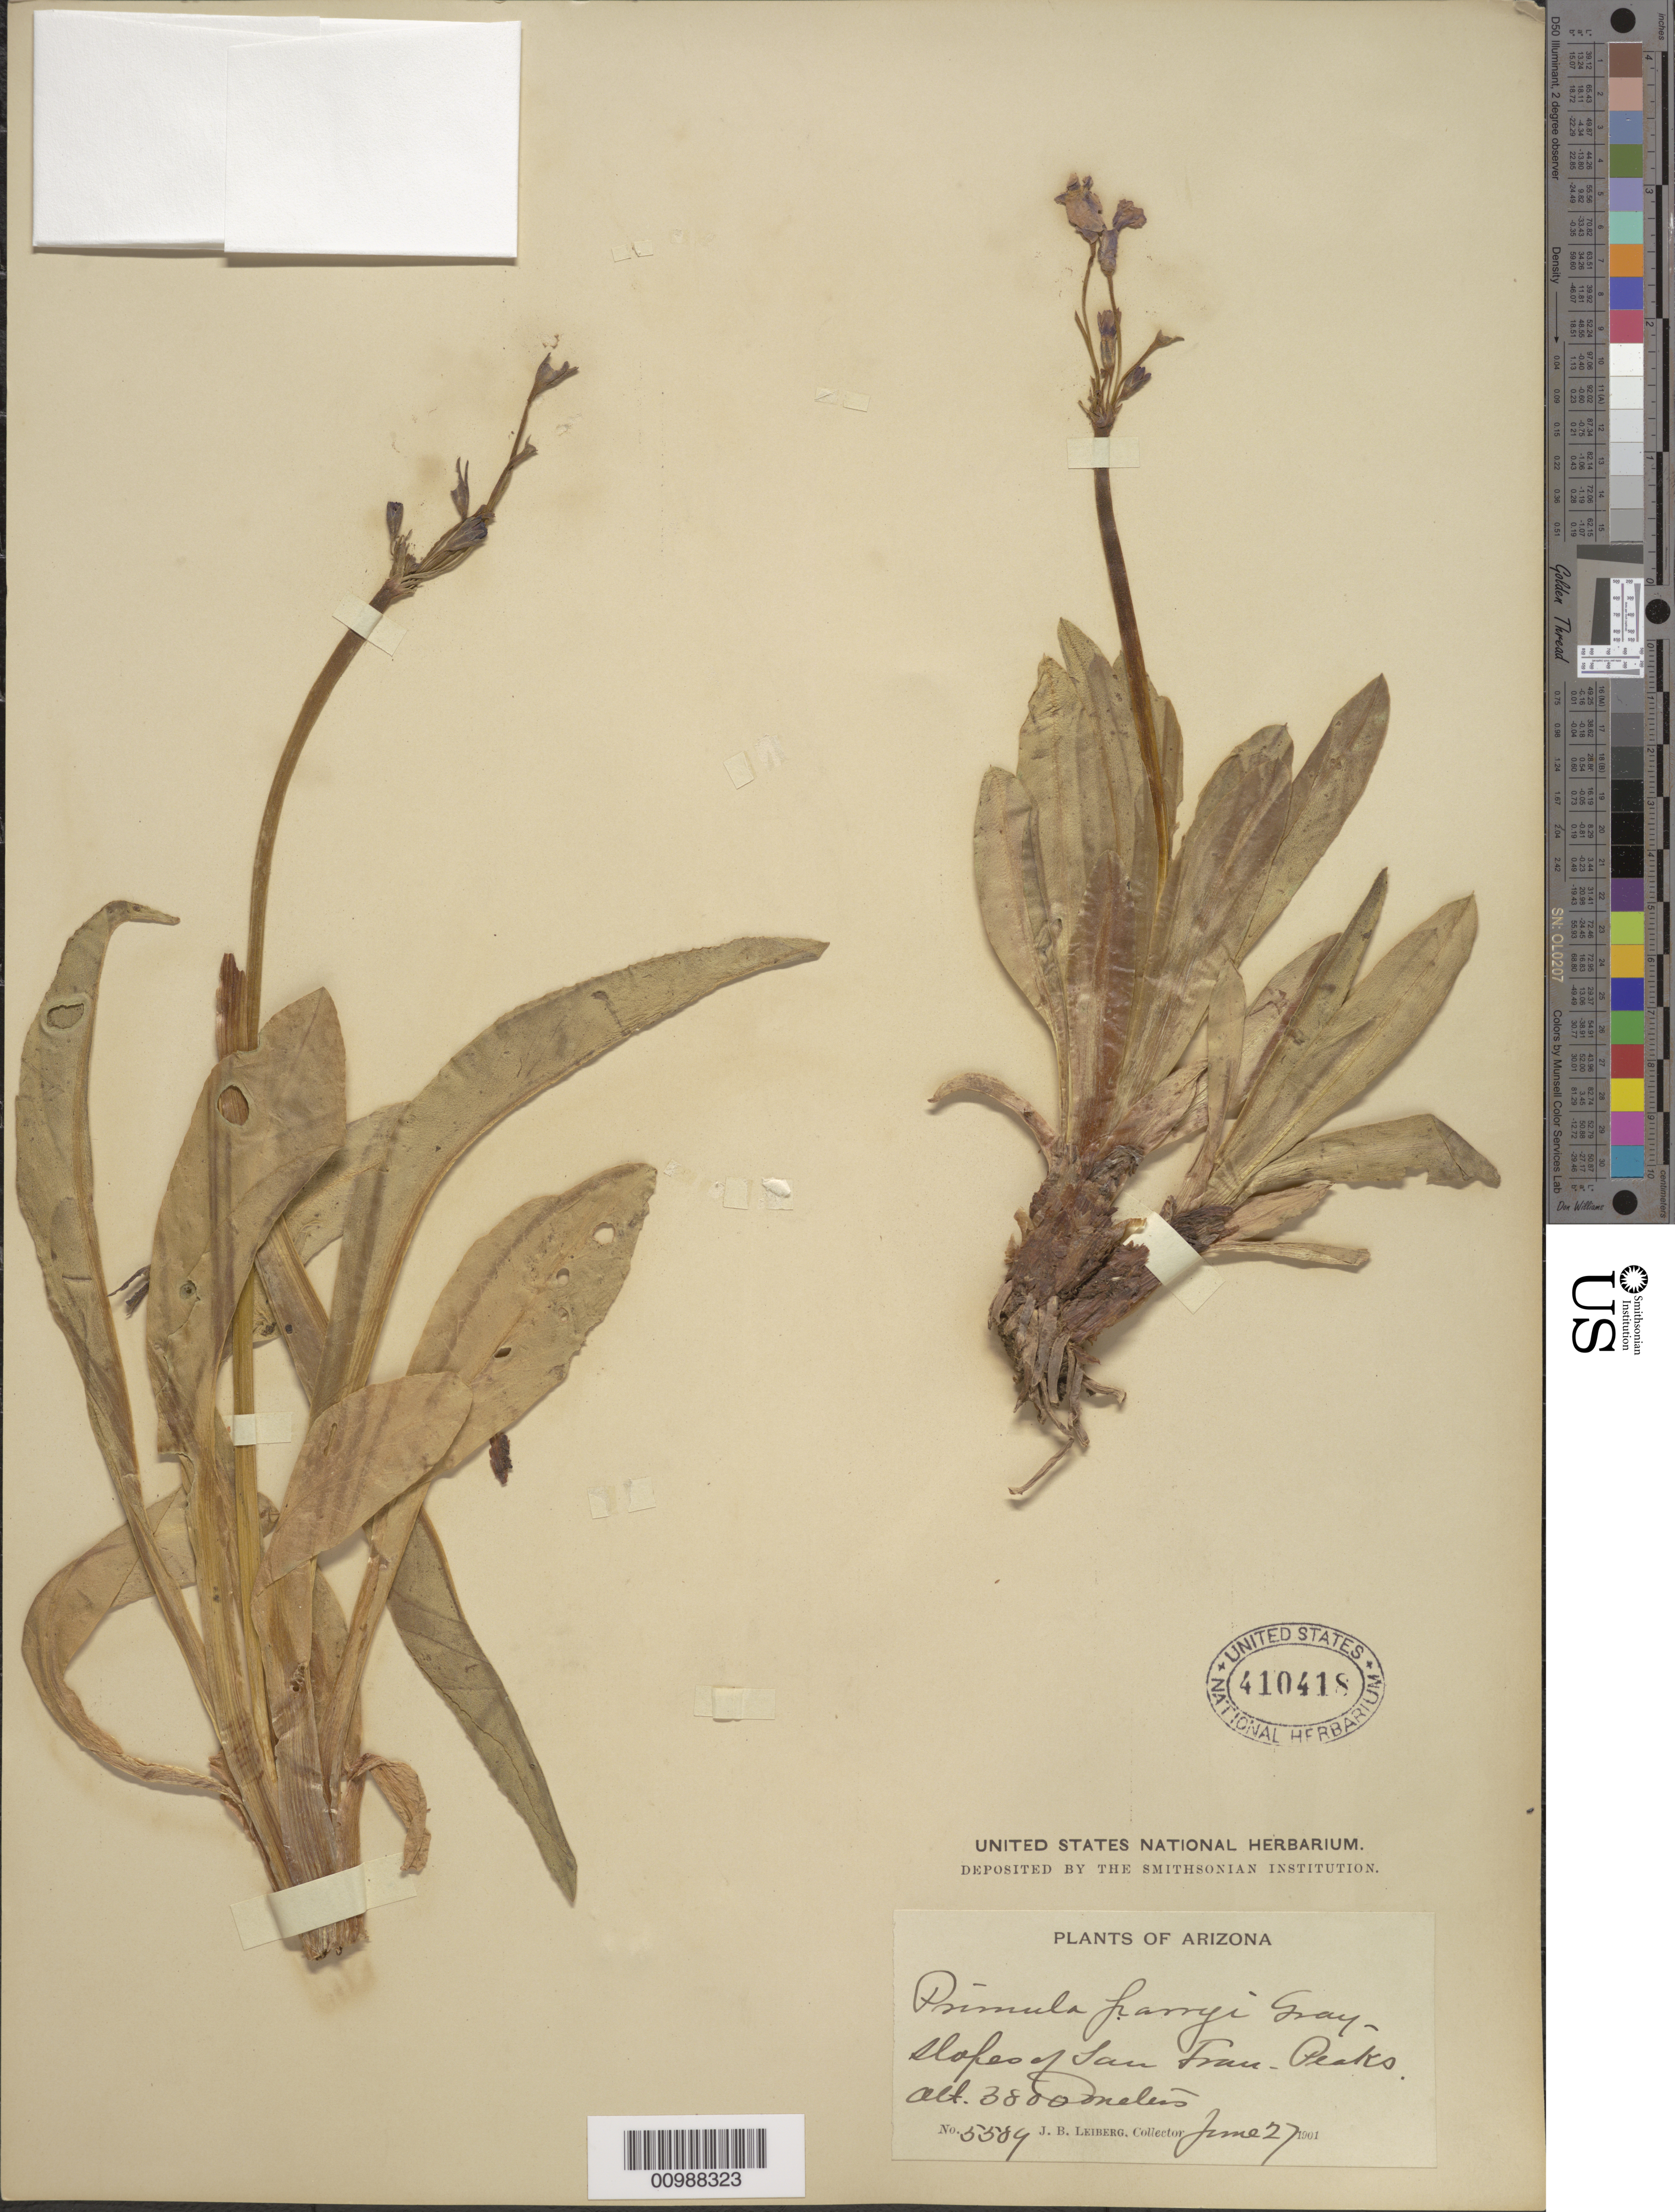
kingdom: Plantae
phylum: Tracheophyta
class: Magnoliopsida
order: Ericales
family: Primulaceae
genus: Primula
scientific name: Primula parryi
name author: A. Gray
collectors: J. Leiberg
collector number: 5589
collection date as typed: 27 Jun 1901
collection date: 1901-06-27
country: United States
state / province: Arizona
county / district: Greenlee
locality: Slopes of the San Francisco peaks.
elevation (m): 3800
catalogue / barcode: US 410418